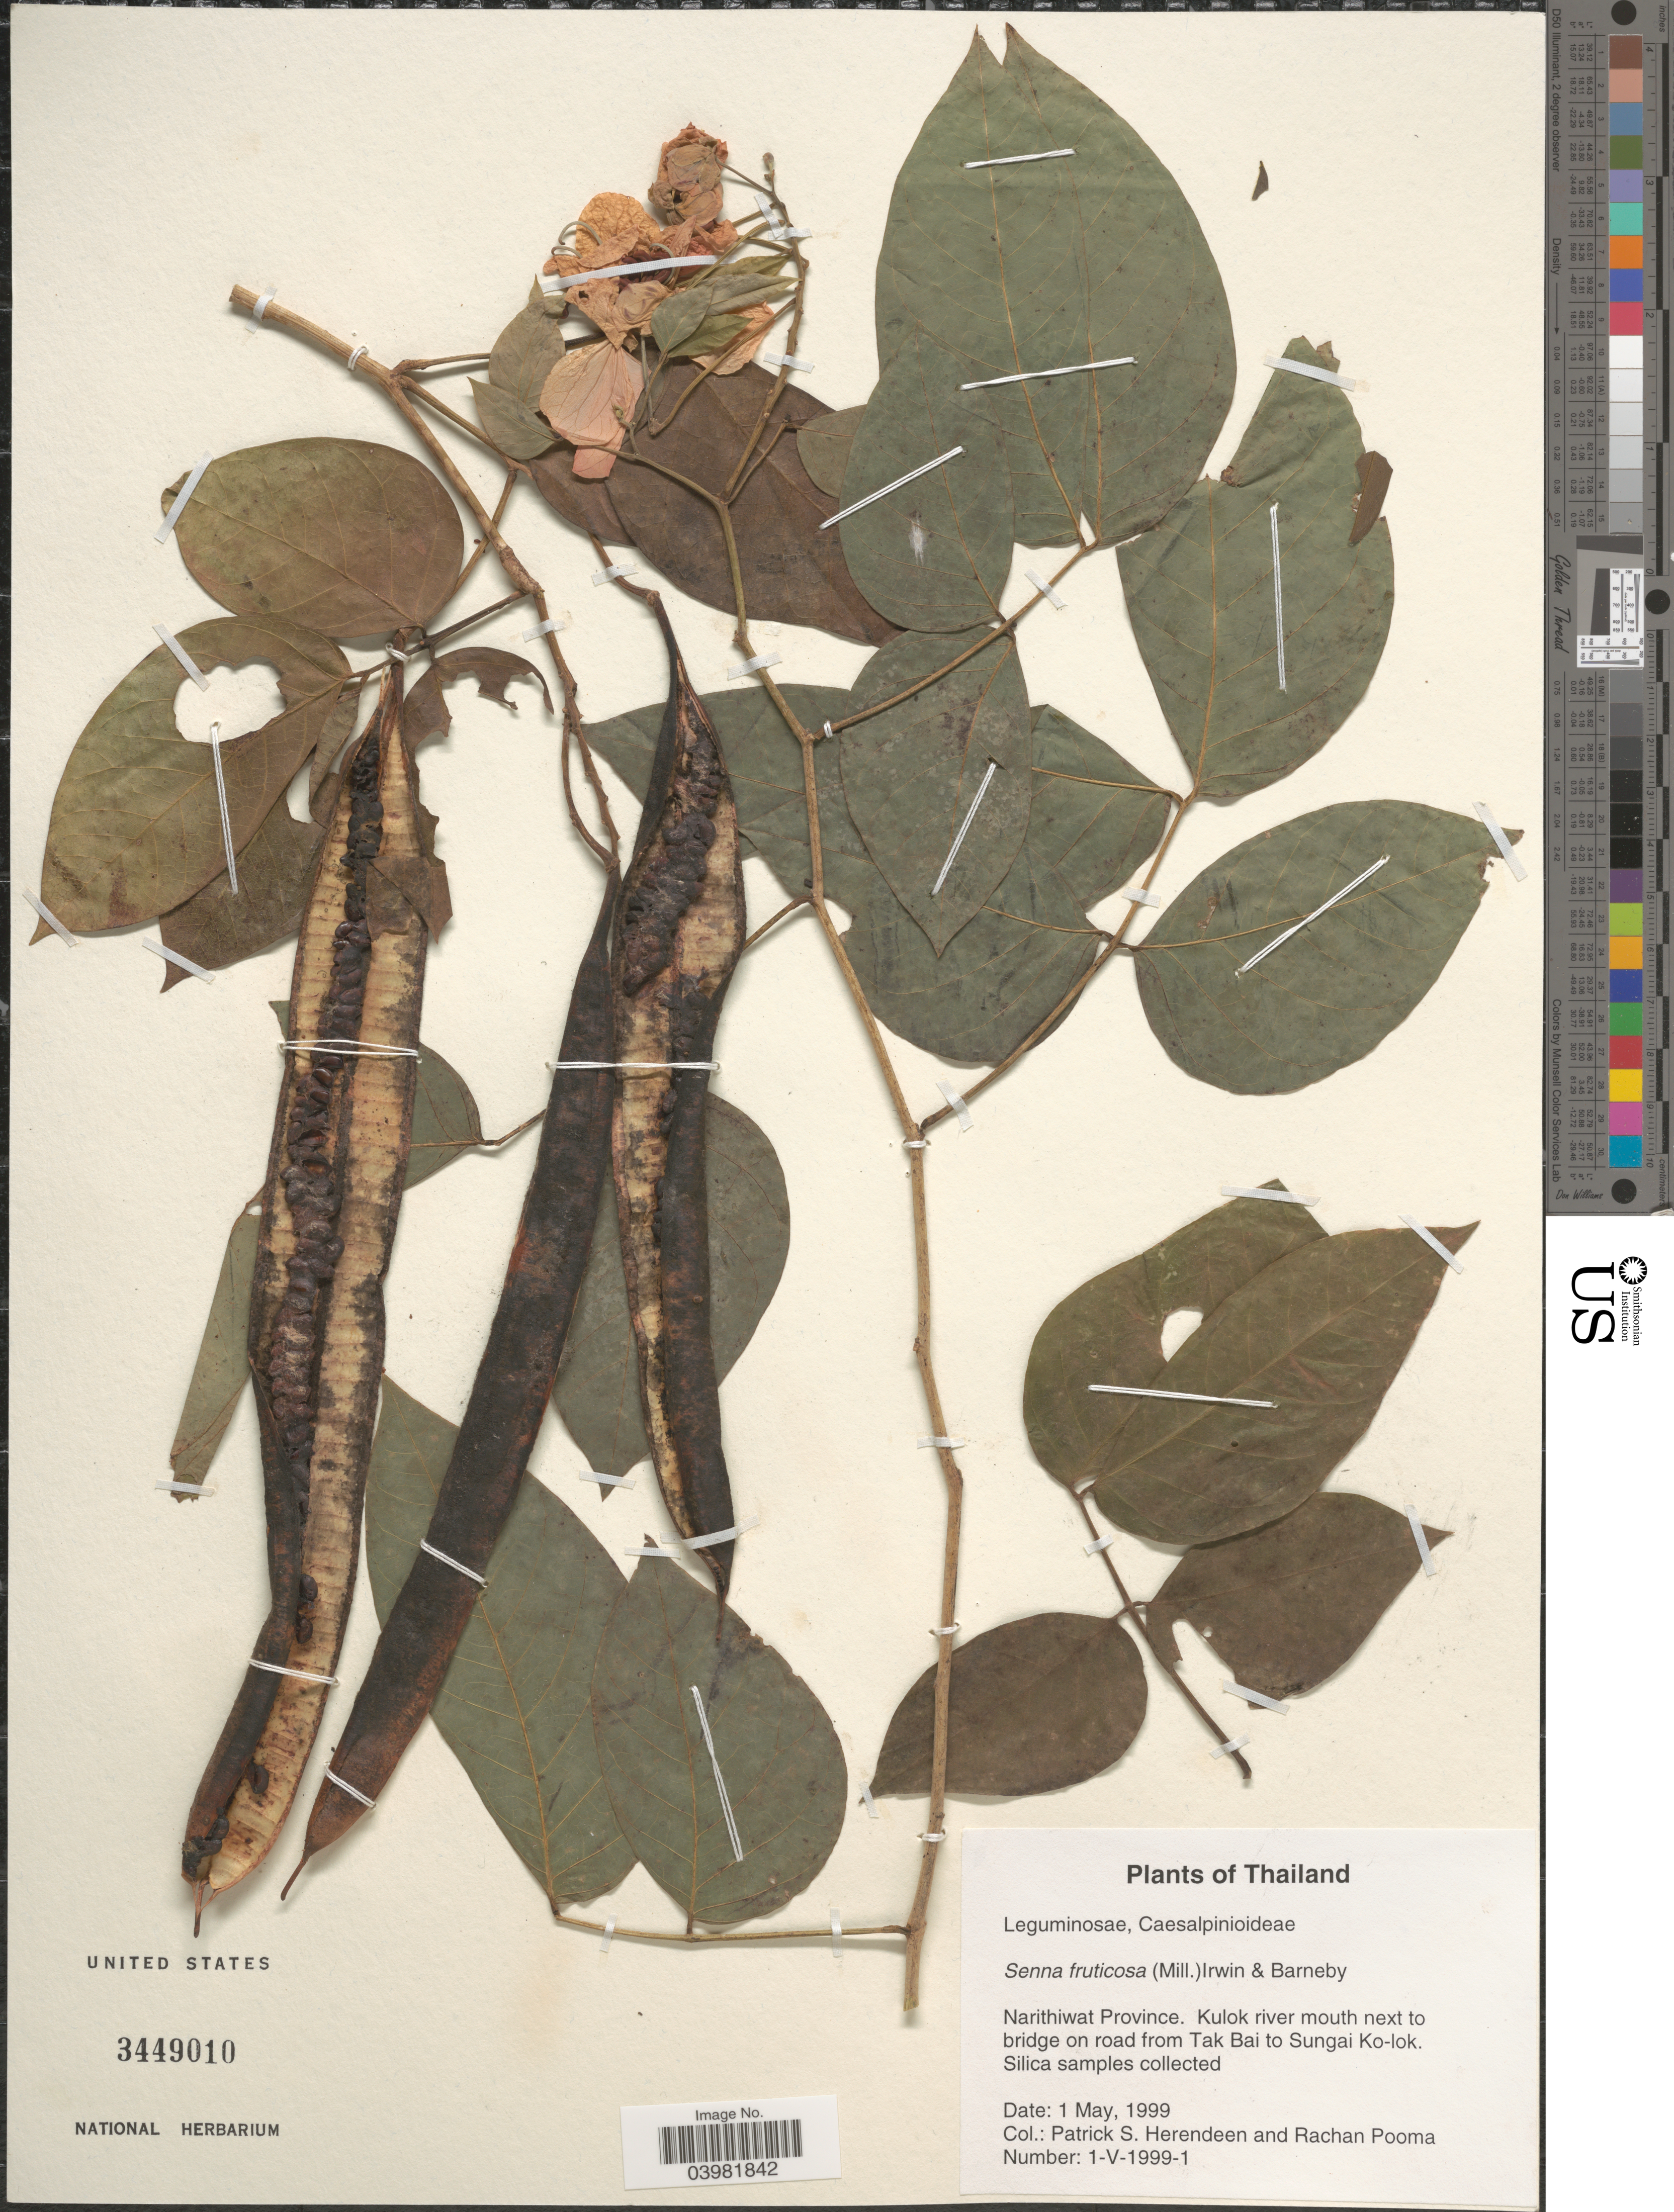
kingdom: Plantae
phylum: Tracheophyta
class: Magnoliopsida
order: Fabales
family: Fabaceae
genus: Senna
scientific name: Senna fruticosa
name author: (Benth.) H.S. Irwin & Barneby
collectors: P. S. Herendeen & R. Pooma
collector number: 1-V-1999-1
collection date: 1999-05-01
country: Thailand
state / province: Narathiwat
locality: Narithiwat Province. Kulok river mouth next to bridge on road from Tak Bai to Sungai Ko-lok.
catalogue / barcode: US 3449010